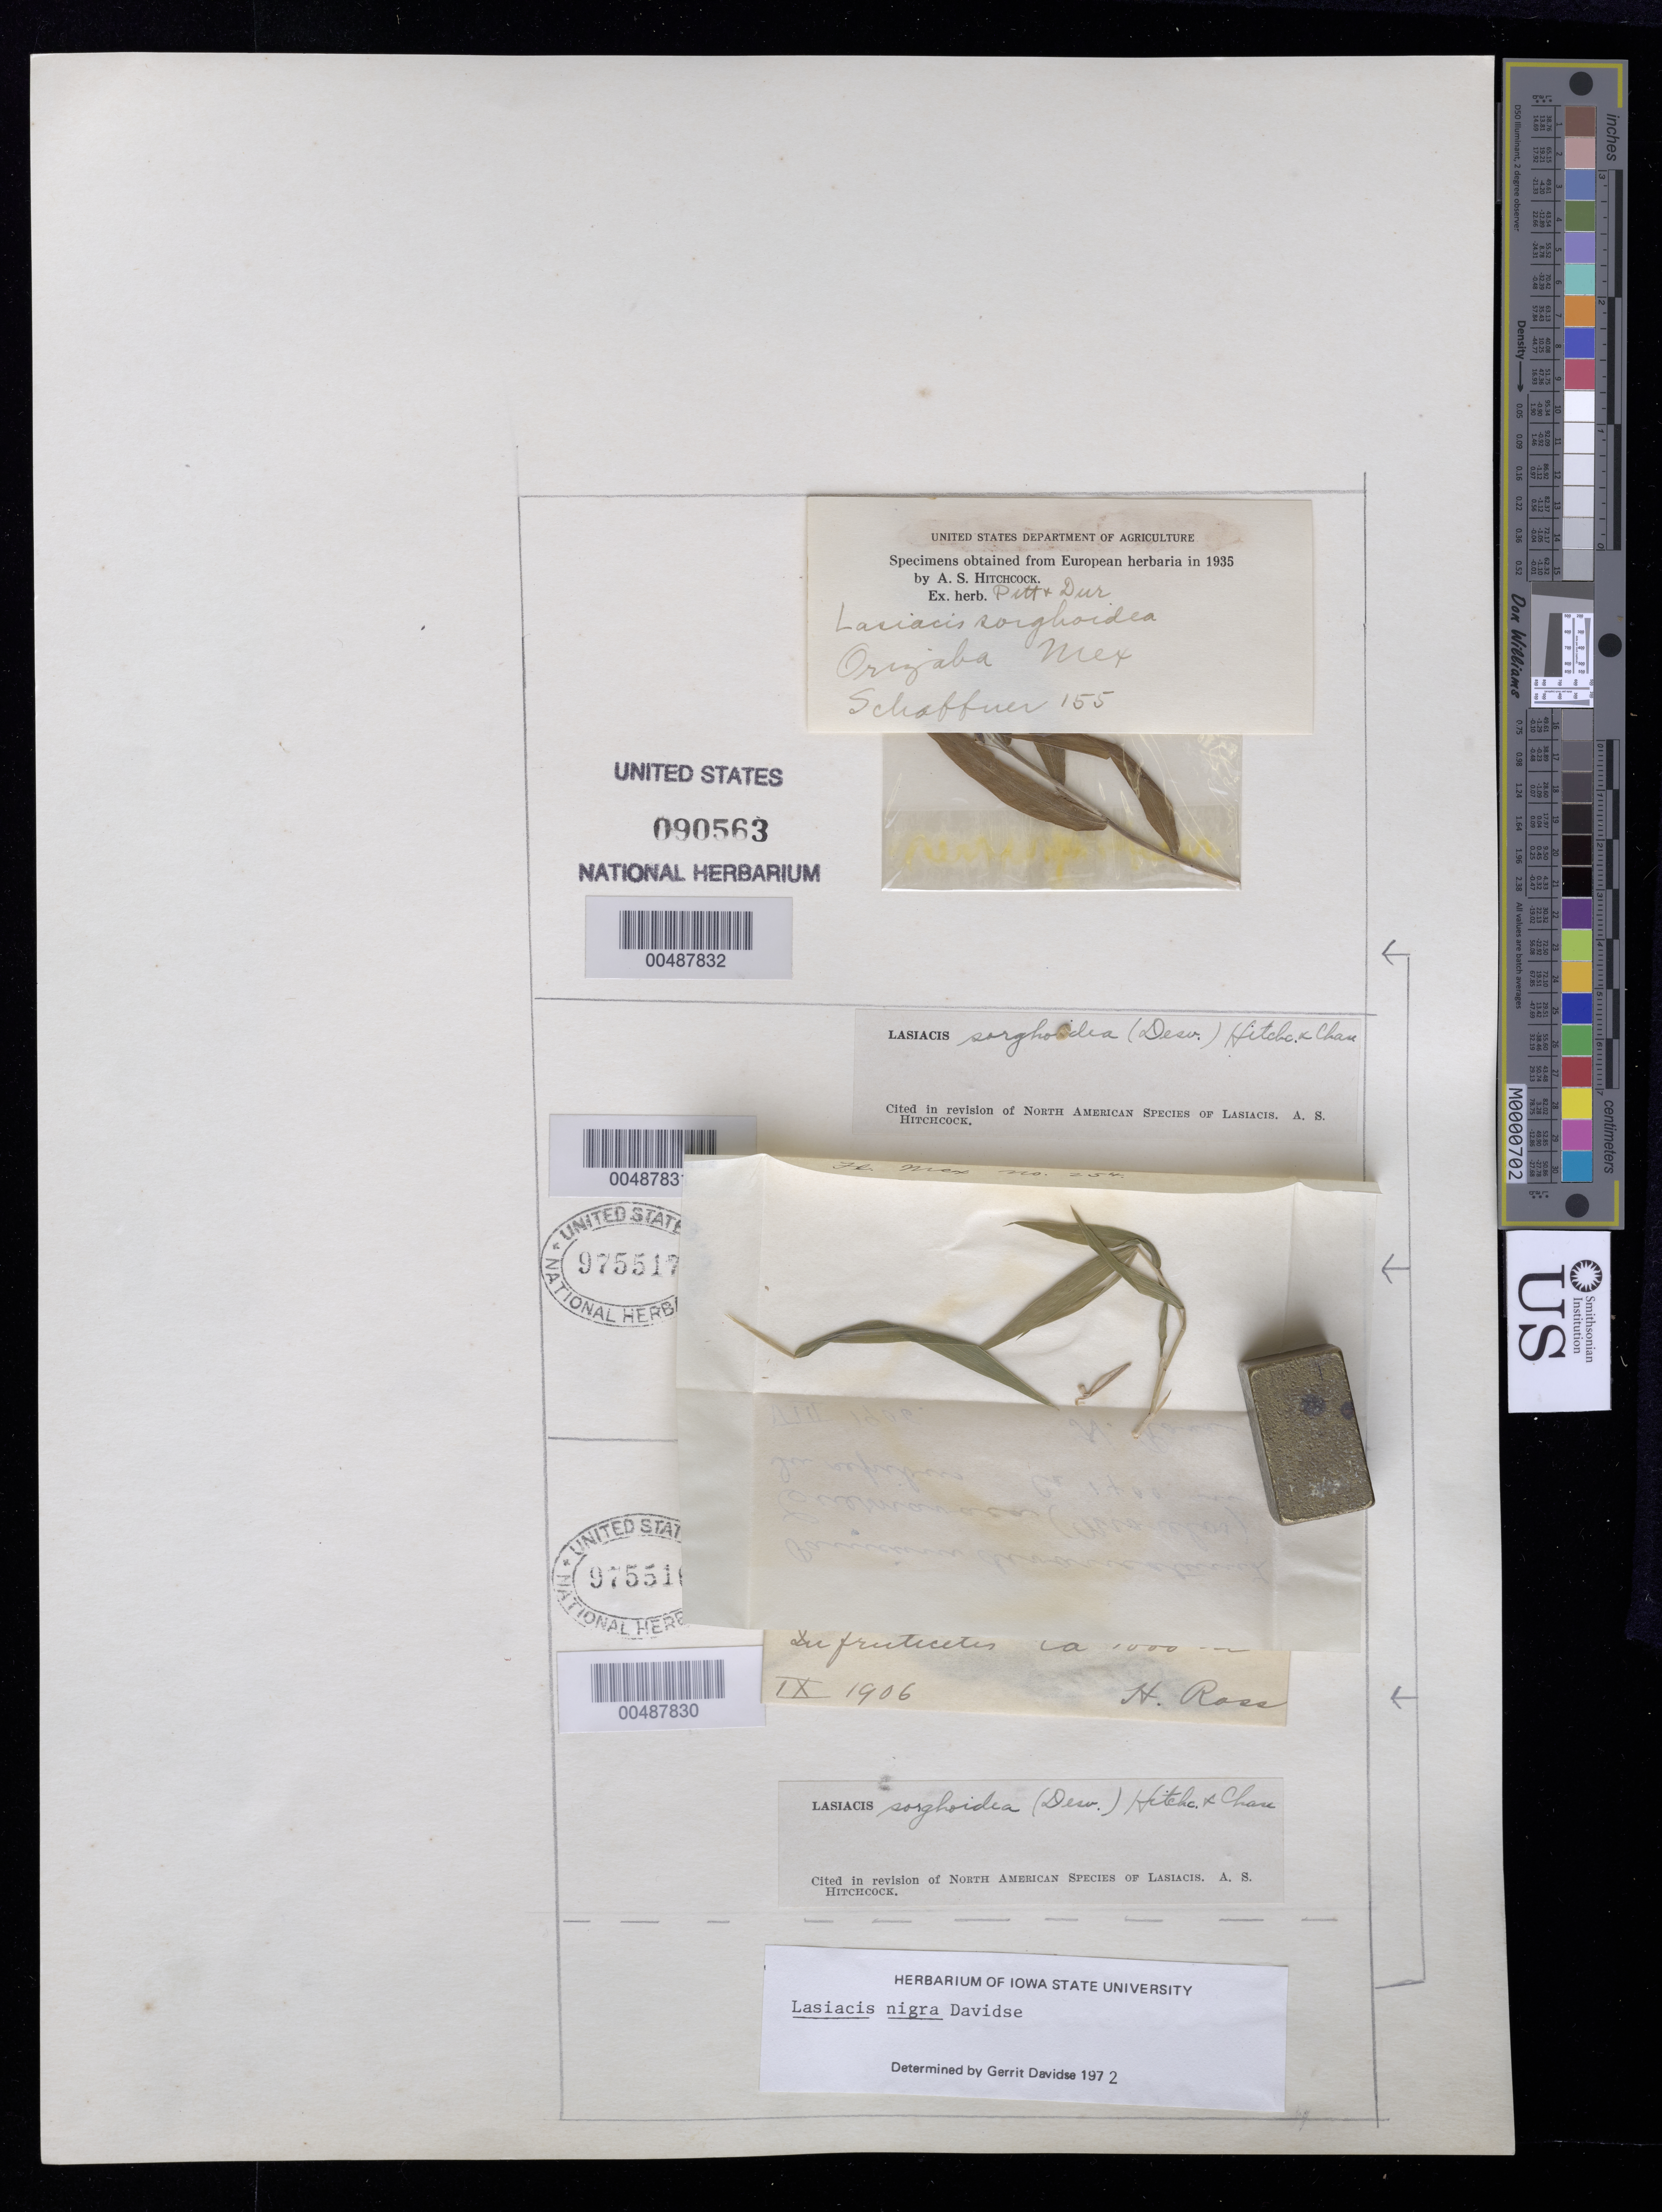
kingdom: Plantae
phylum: Tracheophyta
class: Liliopsida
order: Poales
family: Poaceae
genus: Lasiacis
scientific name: Lasiacis maxonii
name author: Swallen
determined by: Davidse, Gerrit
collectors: H. Ross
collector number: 254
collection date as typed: Aug 1906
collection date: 1906-08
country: Mexico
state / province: Morelos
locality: Cuernavaca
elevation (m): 1400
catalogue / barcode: US 975517